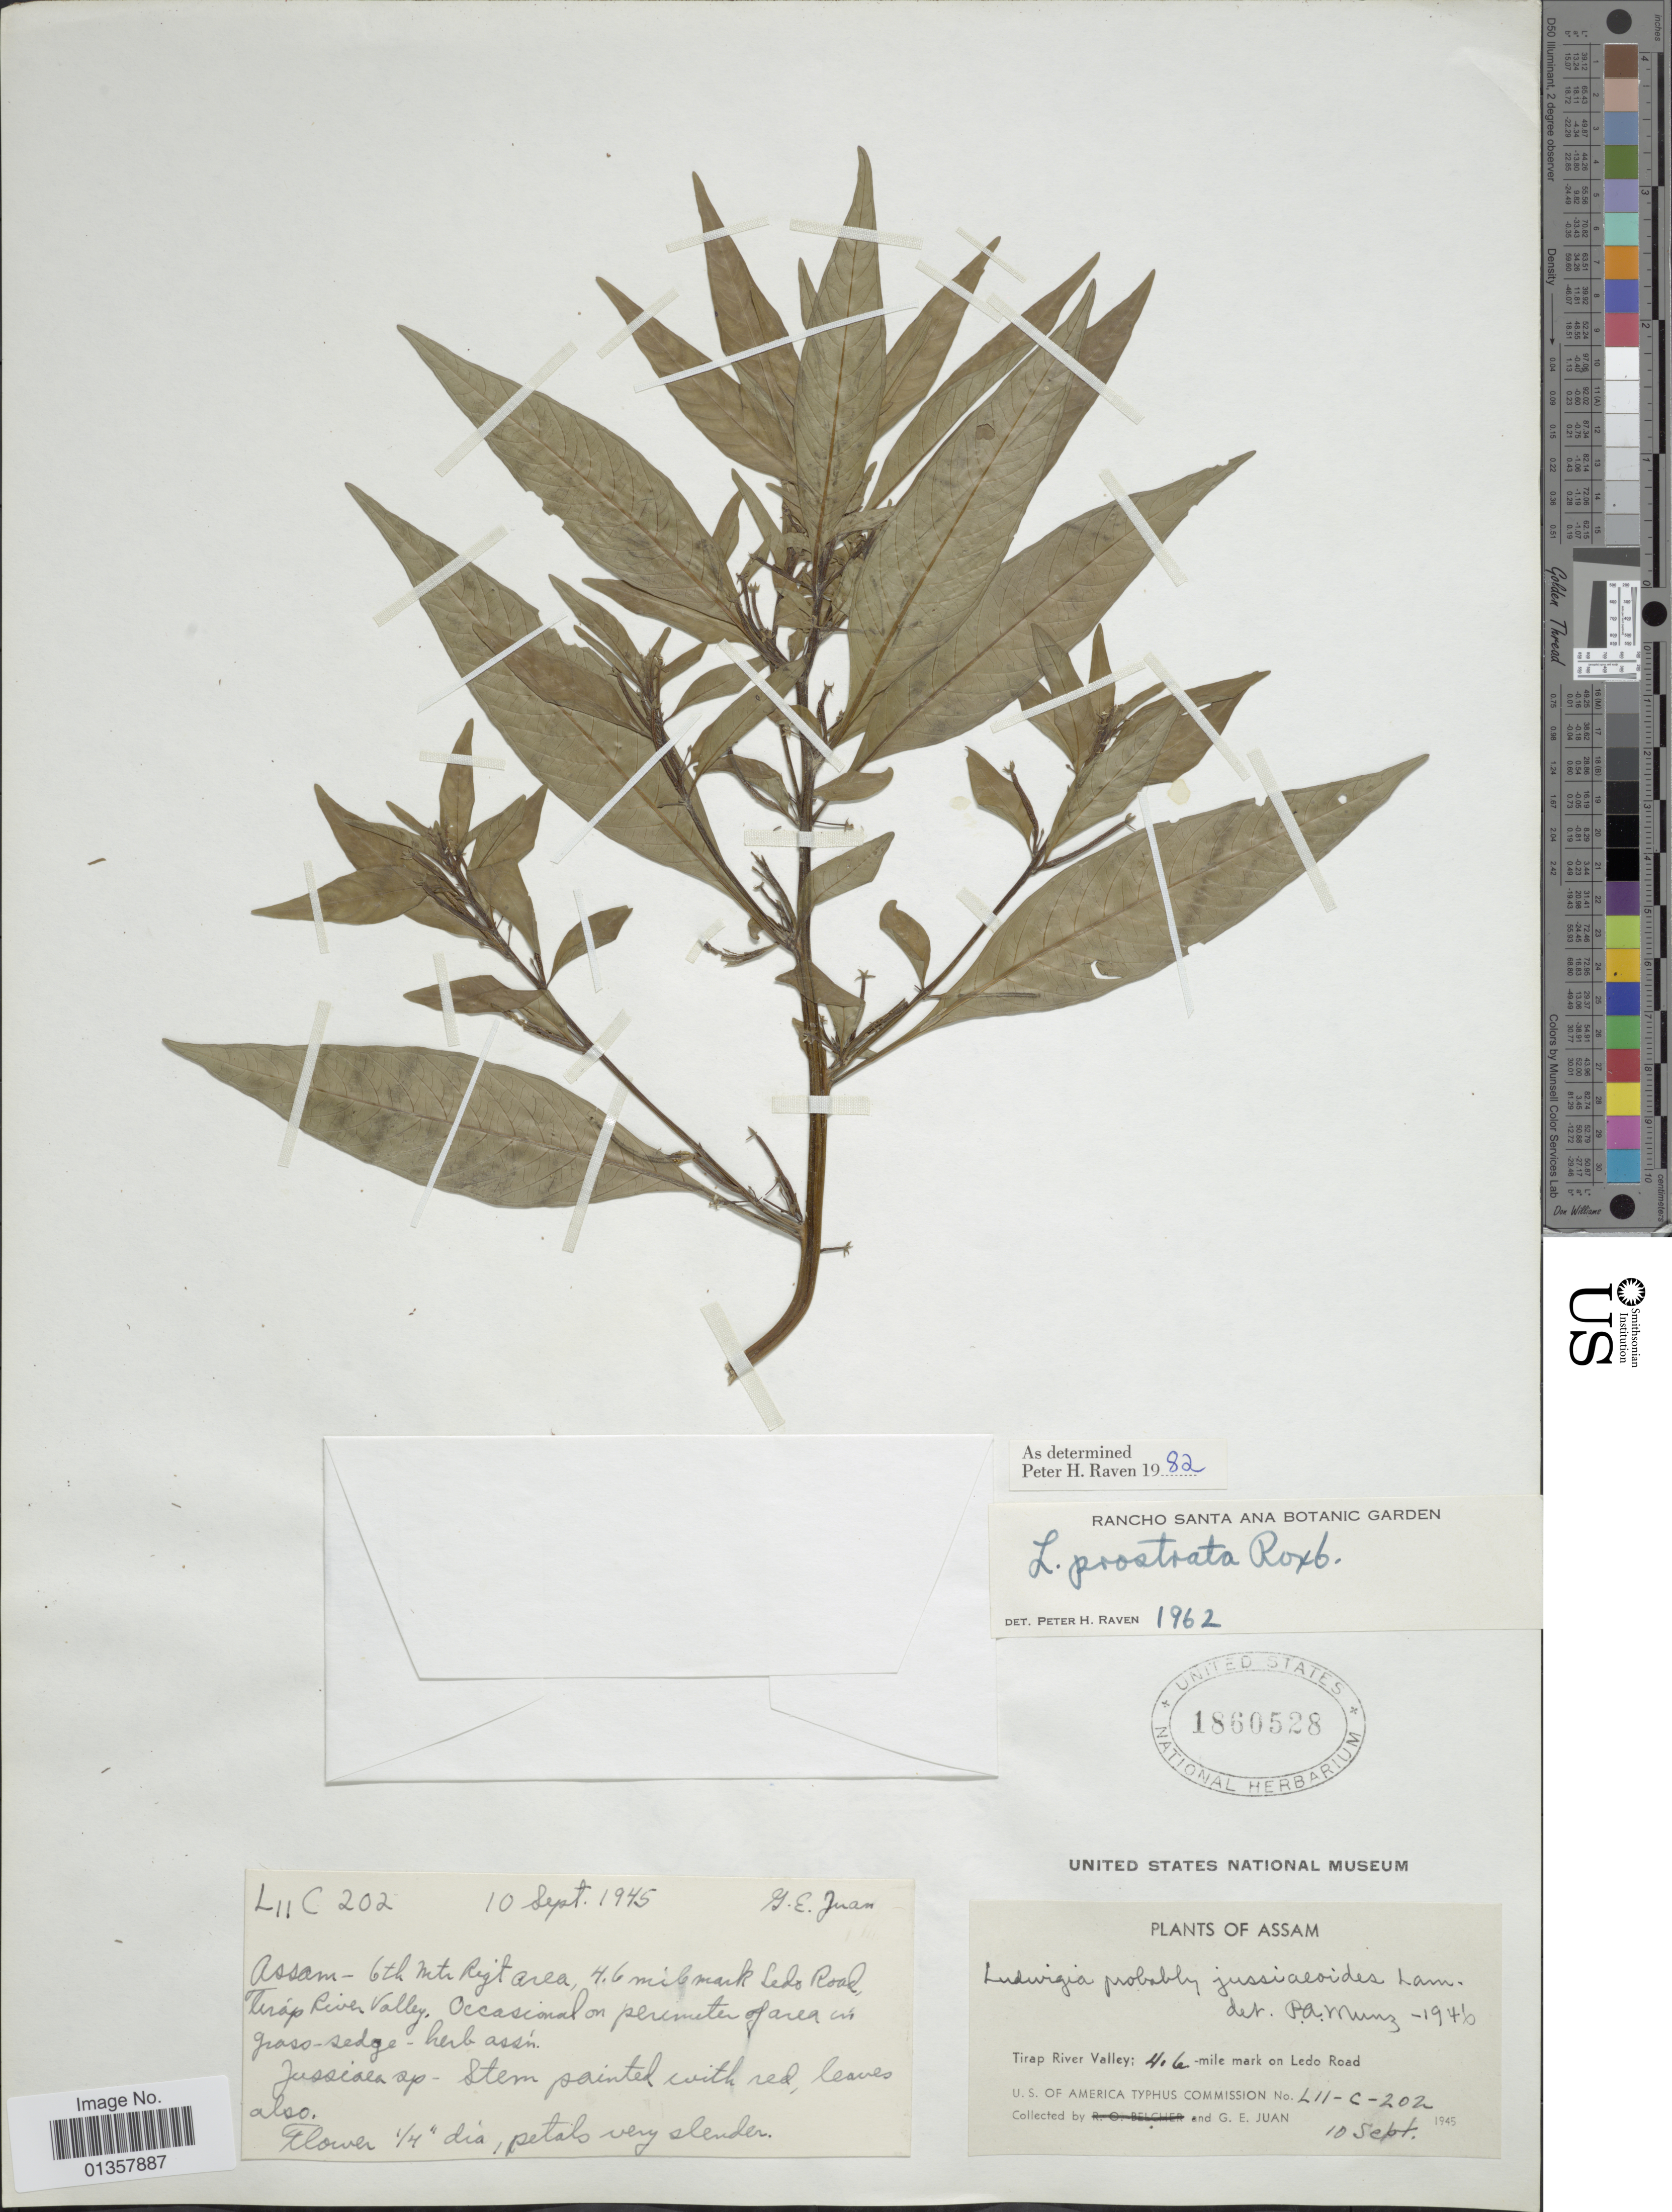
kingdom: Plantae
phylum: Tracheophyta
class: Magnoliopsida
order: Myrtales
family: Onagraceae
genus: Ludwigia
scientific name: Ludwigia prostrata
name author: Roxb.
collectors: G. Juan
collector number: LU-C-202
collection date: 1945-09-10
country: India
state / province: Assam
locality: Tirap River Valley: 4.6 mile mark on Ledo Road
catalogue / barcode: US 1860528